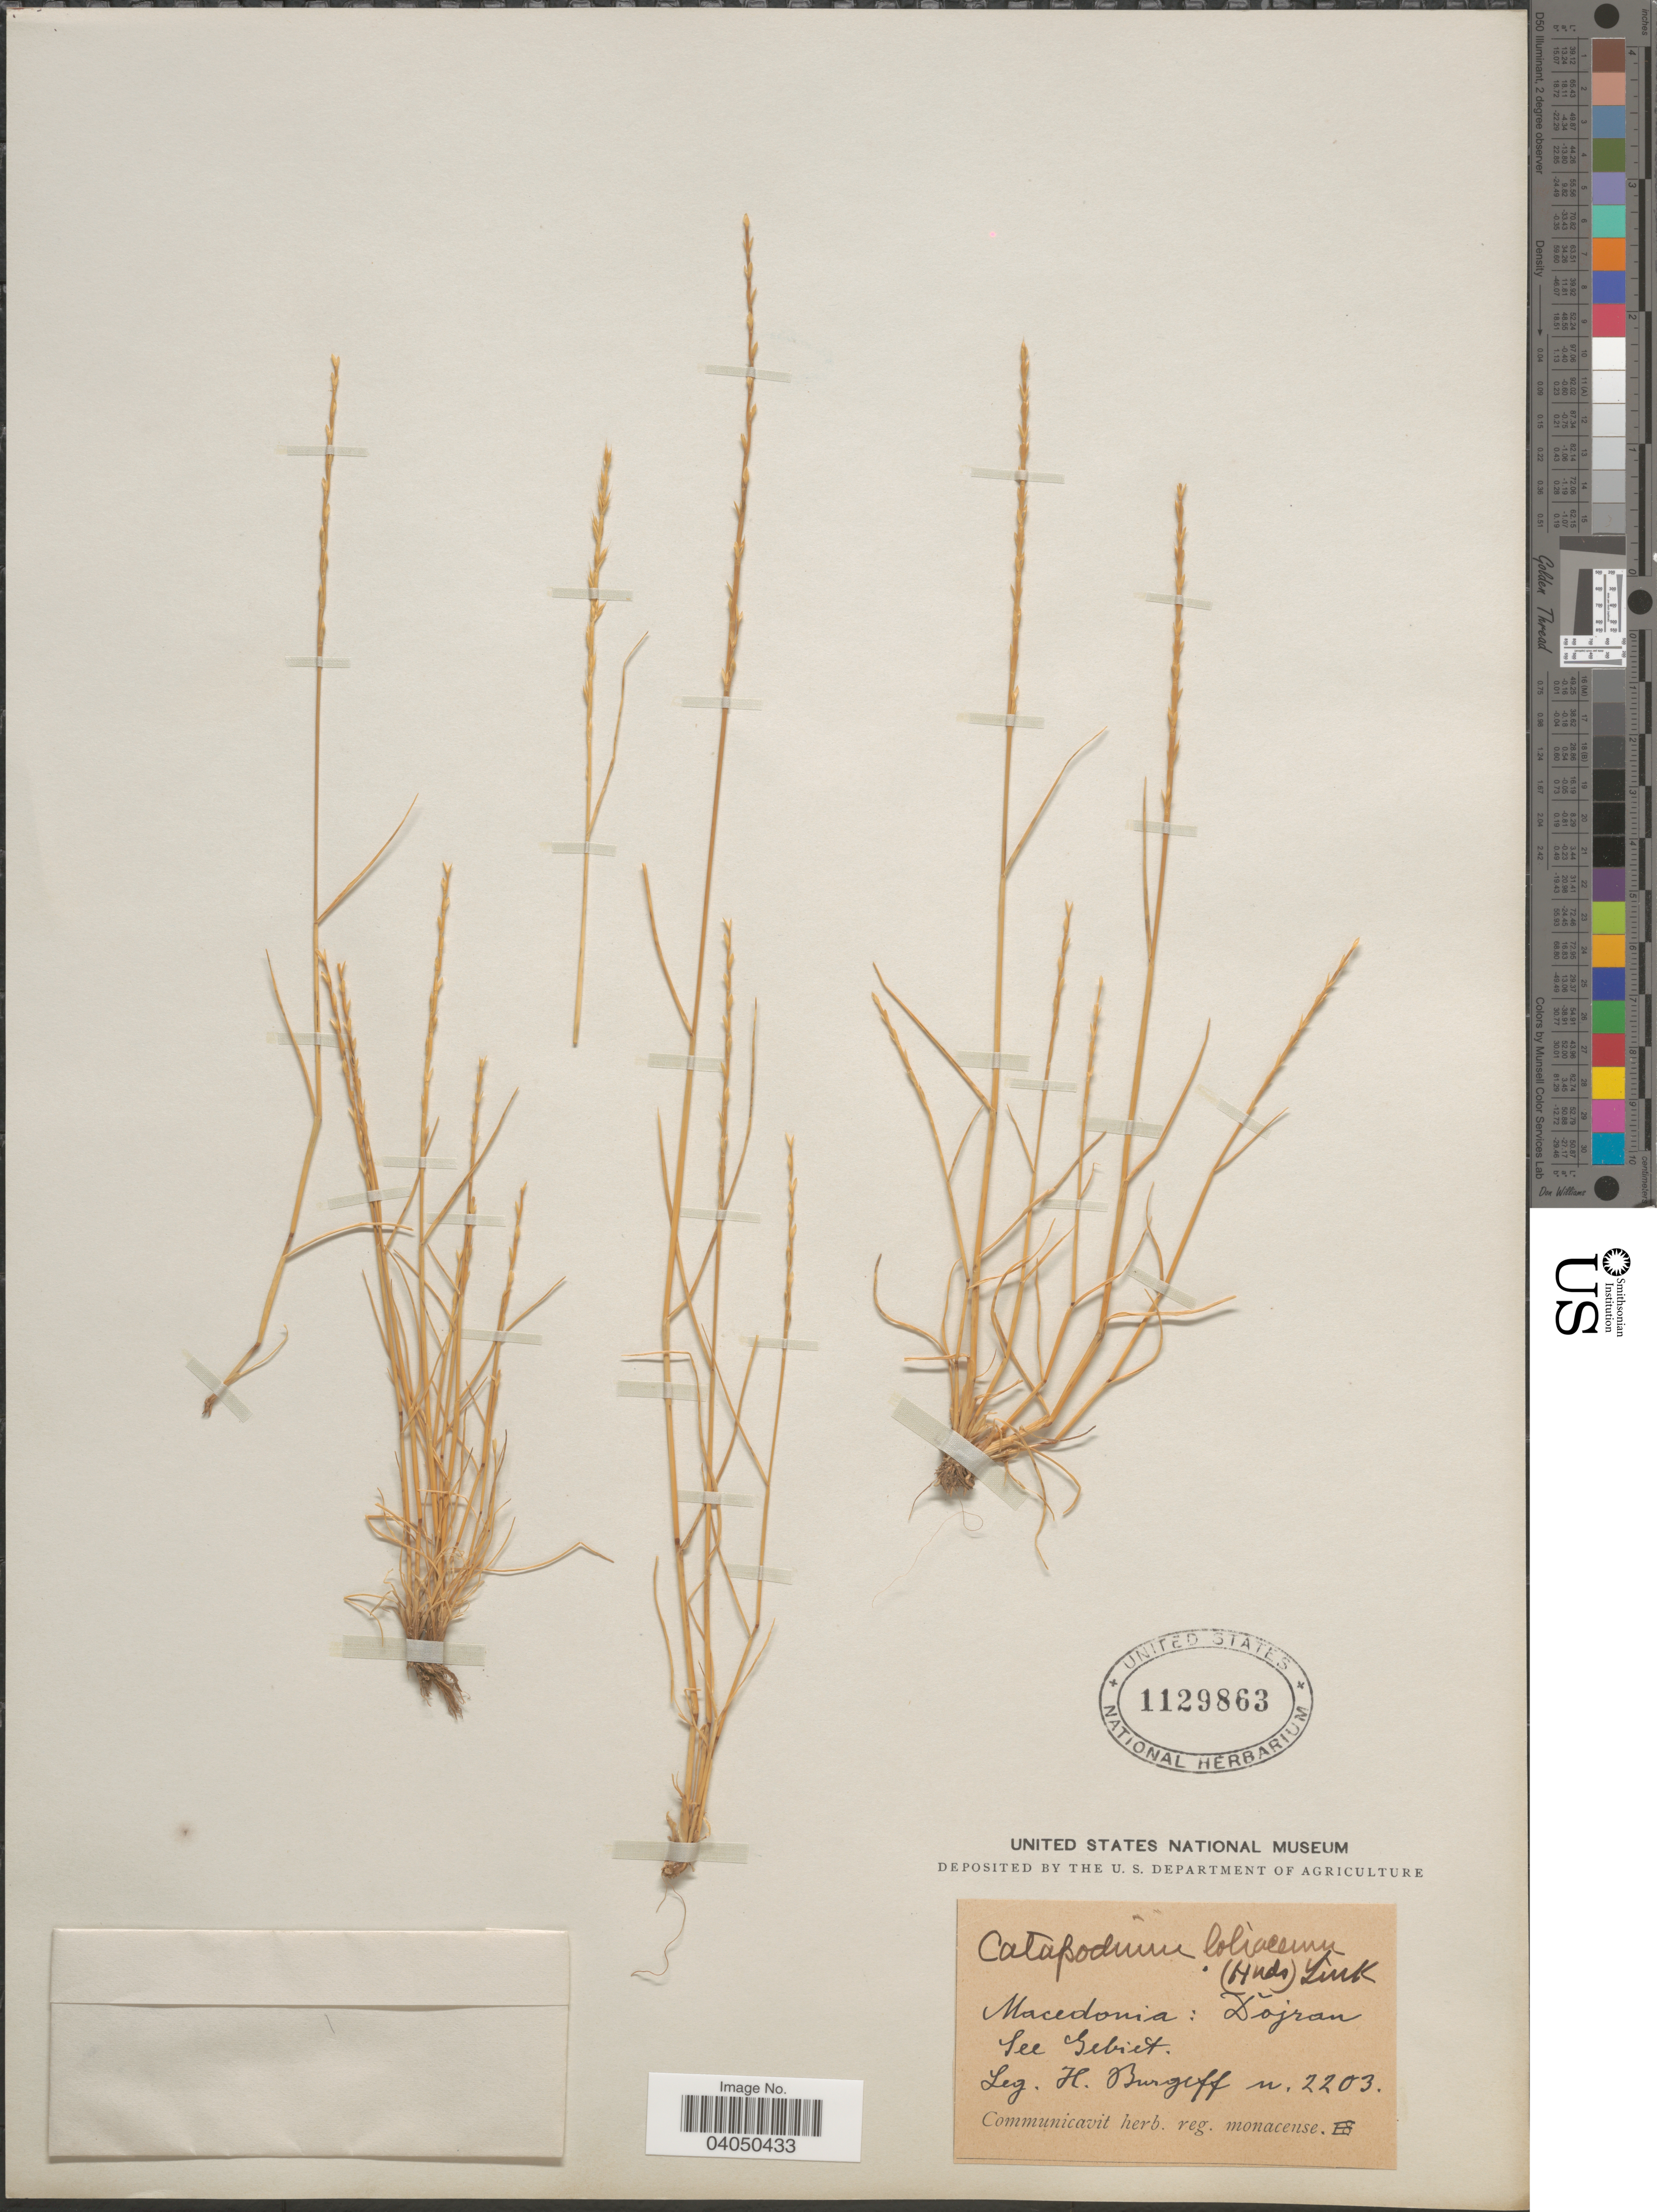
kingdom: Plantae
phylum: Tracheophyta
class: Liliopsida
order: Poales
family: Poaceae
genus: Festuca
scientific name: Festuca sp.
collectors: H. Burgeff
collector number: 2203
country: North Macedonia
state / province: Dojran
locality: See Gebiet.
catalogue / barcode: US 1129863